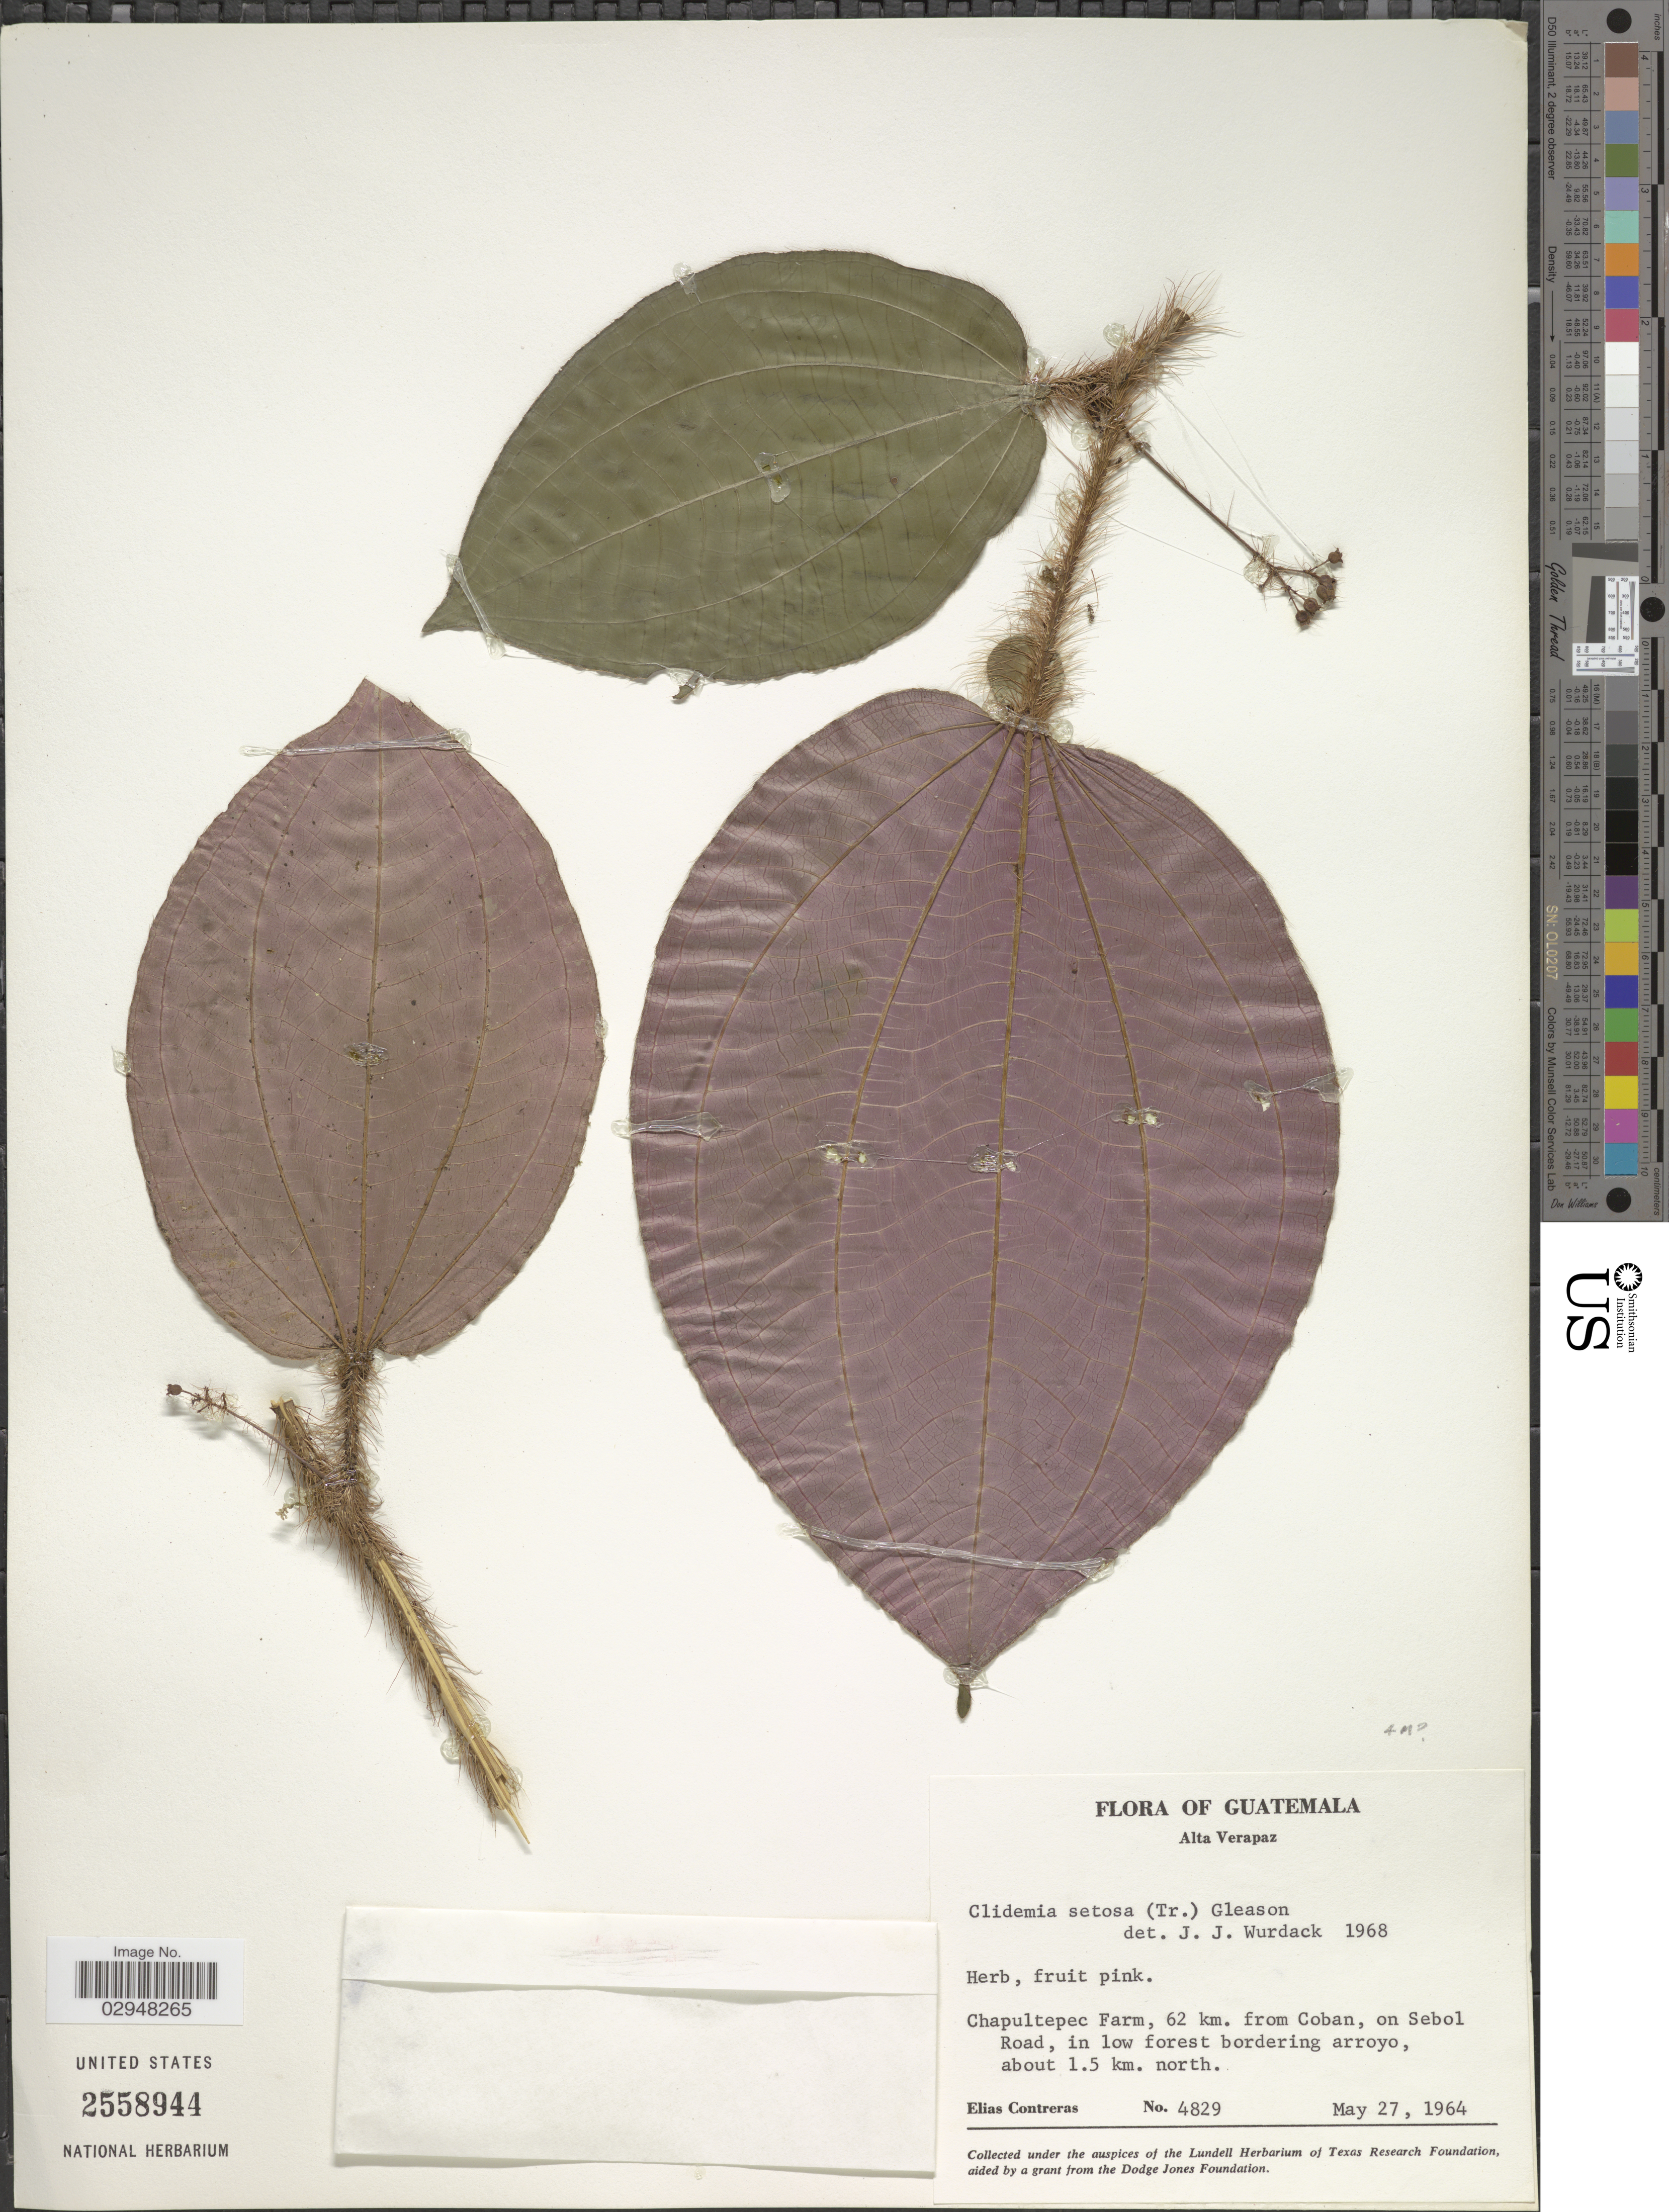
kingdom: Plantae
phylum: Tracheophyta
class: Magnoliopsida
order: Myrtales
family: Melastomataceae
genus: Clidemia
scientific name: Clidemia setosa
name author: (Triana) Gleason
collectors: E. Contreras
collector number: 4829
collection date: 1964-05-27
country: Guatemala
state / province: Alta Verapaz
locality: Chapultepec Farm, 62 km. from Coban, on Sebol Road, about 1.5 km. north.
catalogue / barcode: US 2558944